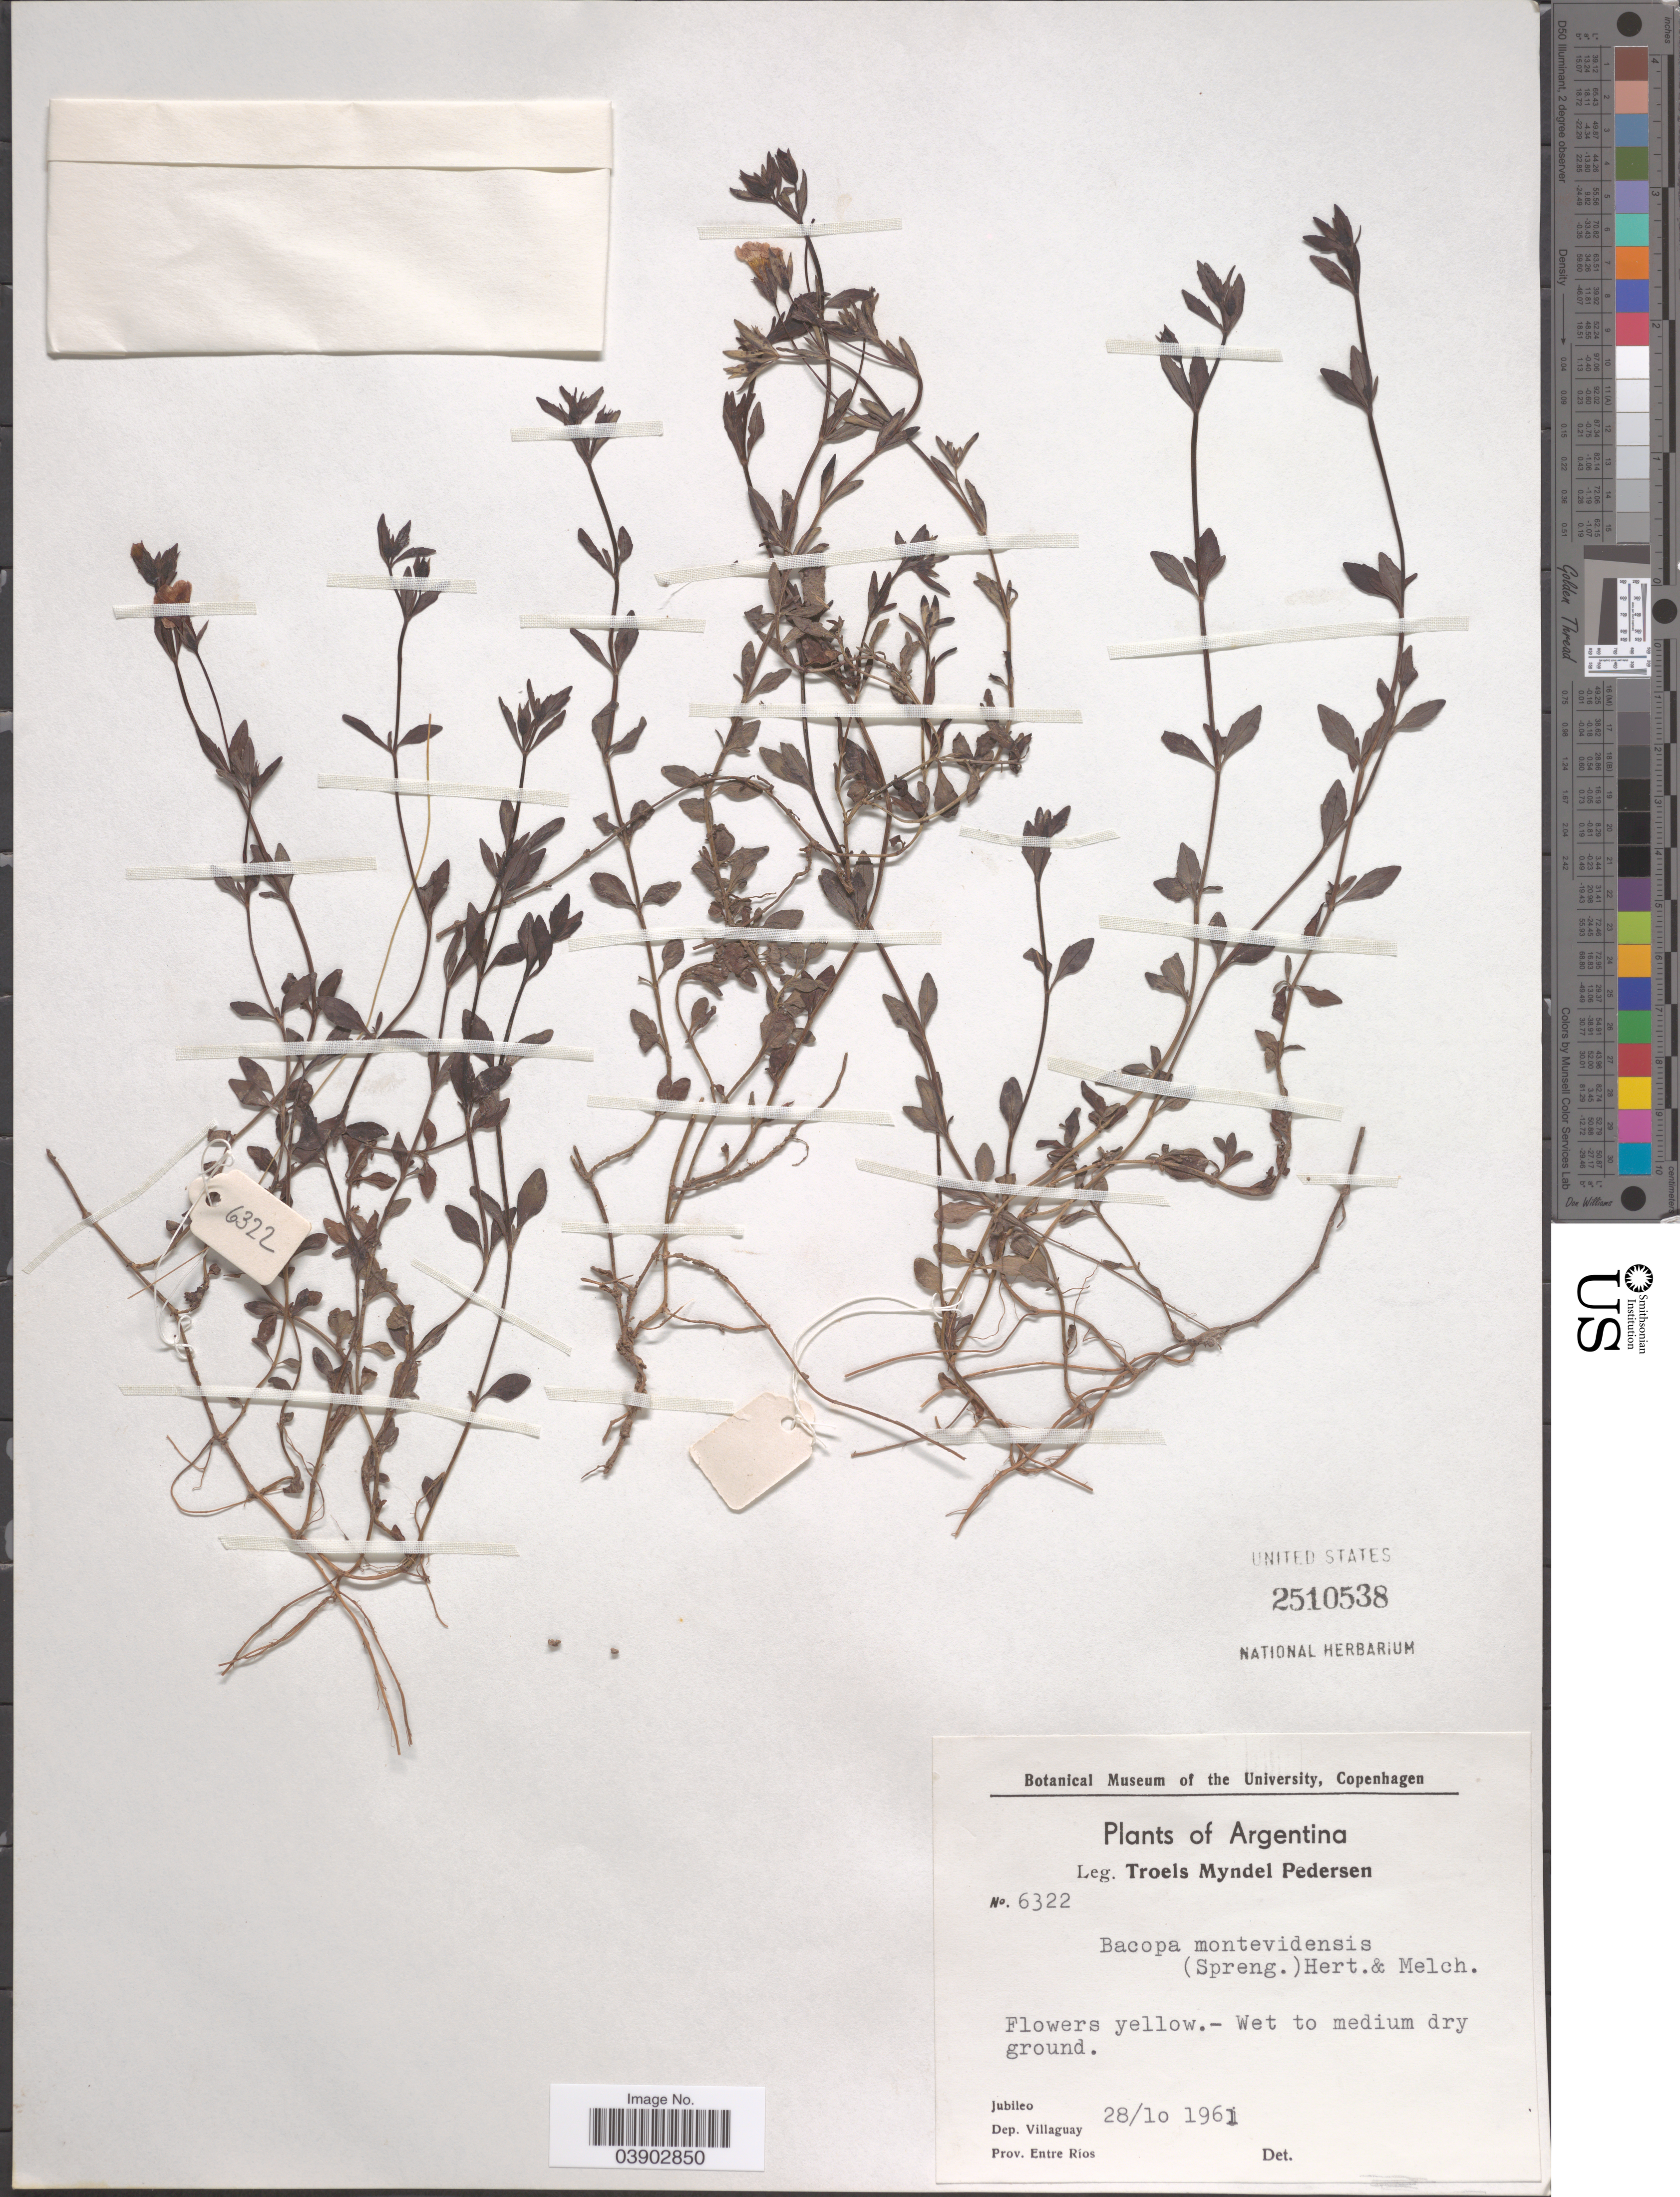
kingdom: Plantae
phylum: Tracheophyta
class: Magnoliopsida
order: Lamiales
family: Plantaginaceae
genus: Mecardonia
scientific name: Mecardonia flagellaris subsp. flagellaris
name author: (Cham. & Schltdl.) Rossow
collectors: T. Pederson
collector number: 6322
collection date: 1961-10-28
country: Argentina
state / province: Entre Rios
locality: Jubileo. Dep. Villaguay.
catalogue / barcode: US 2510538